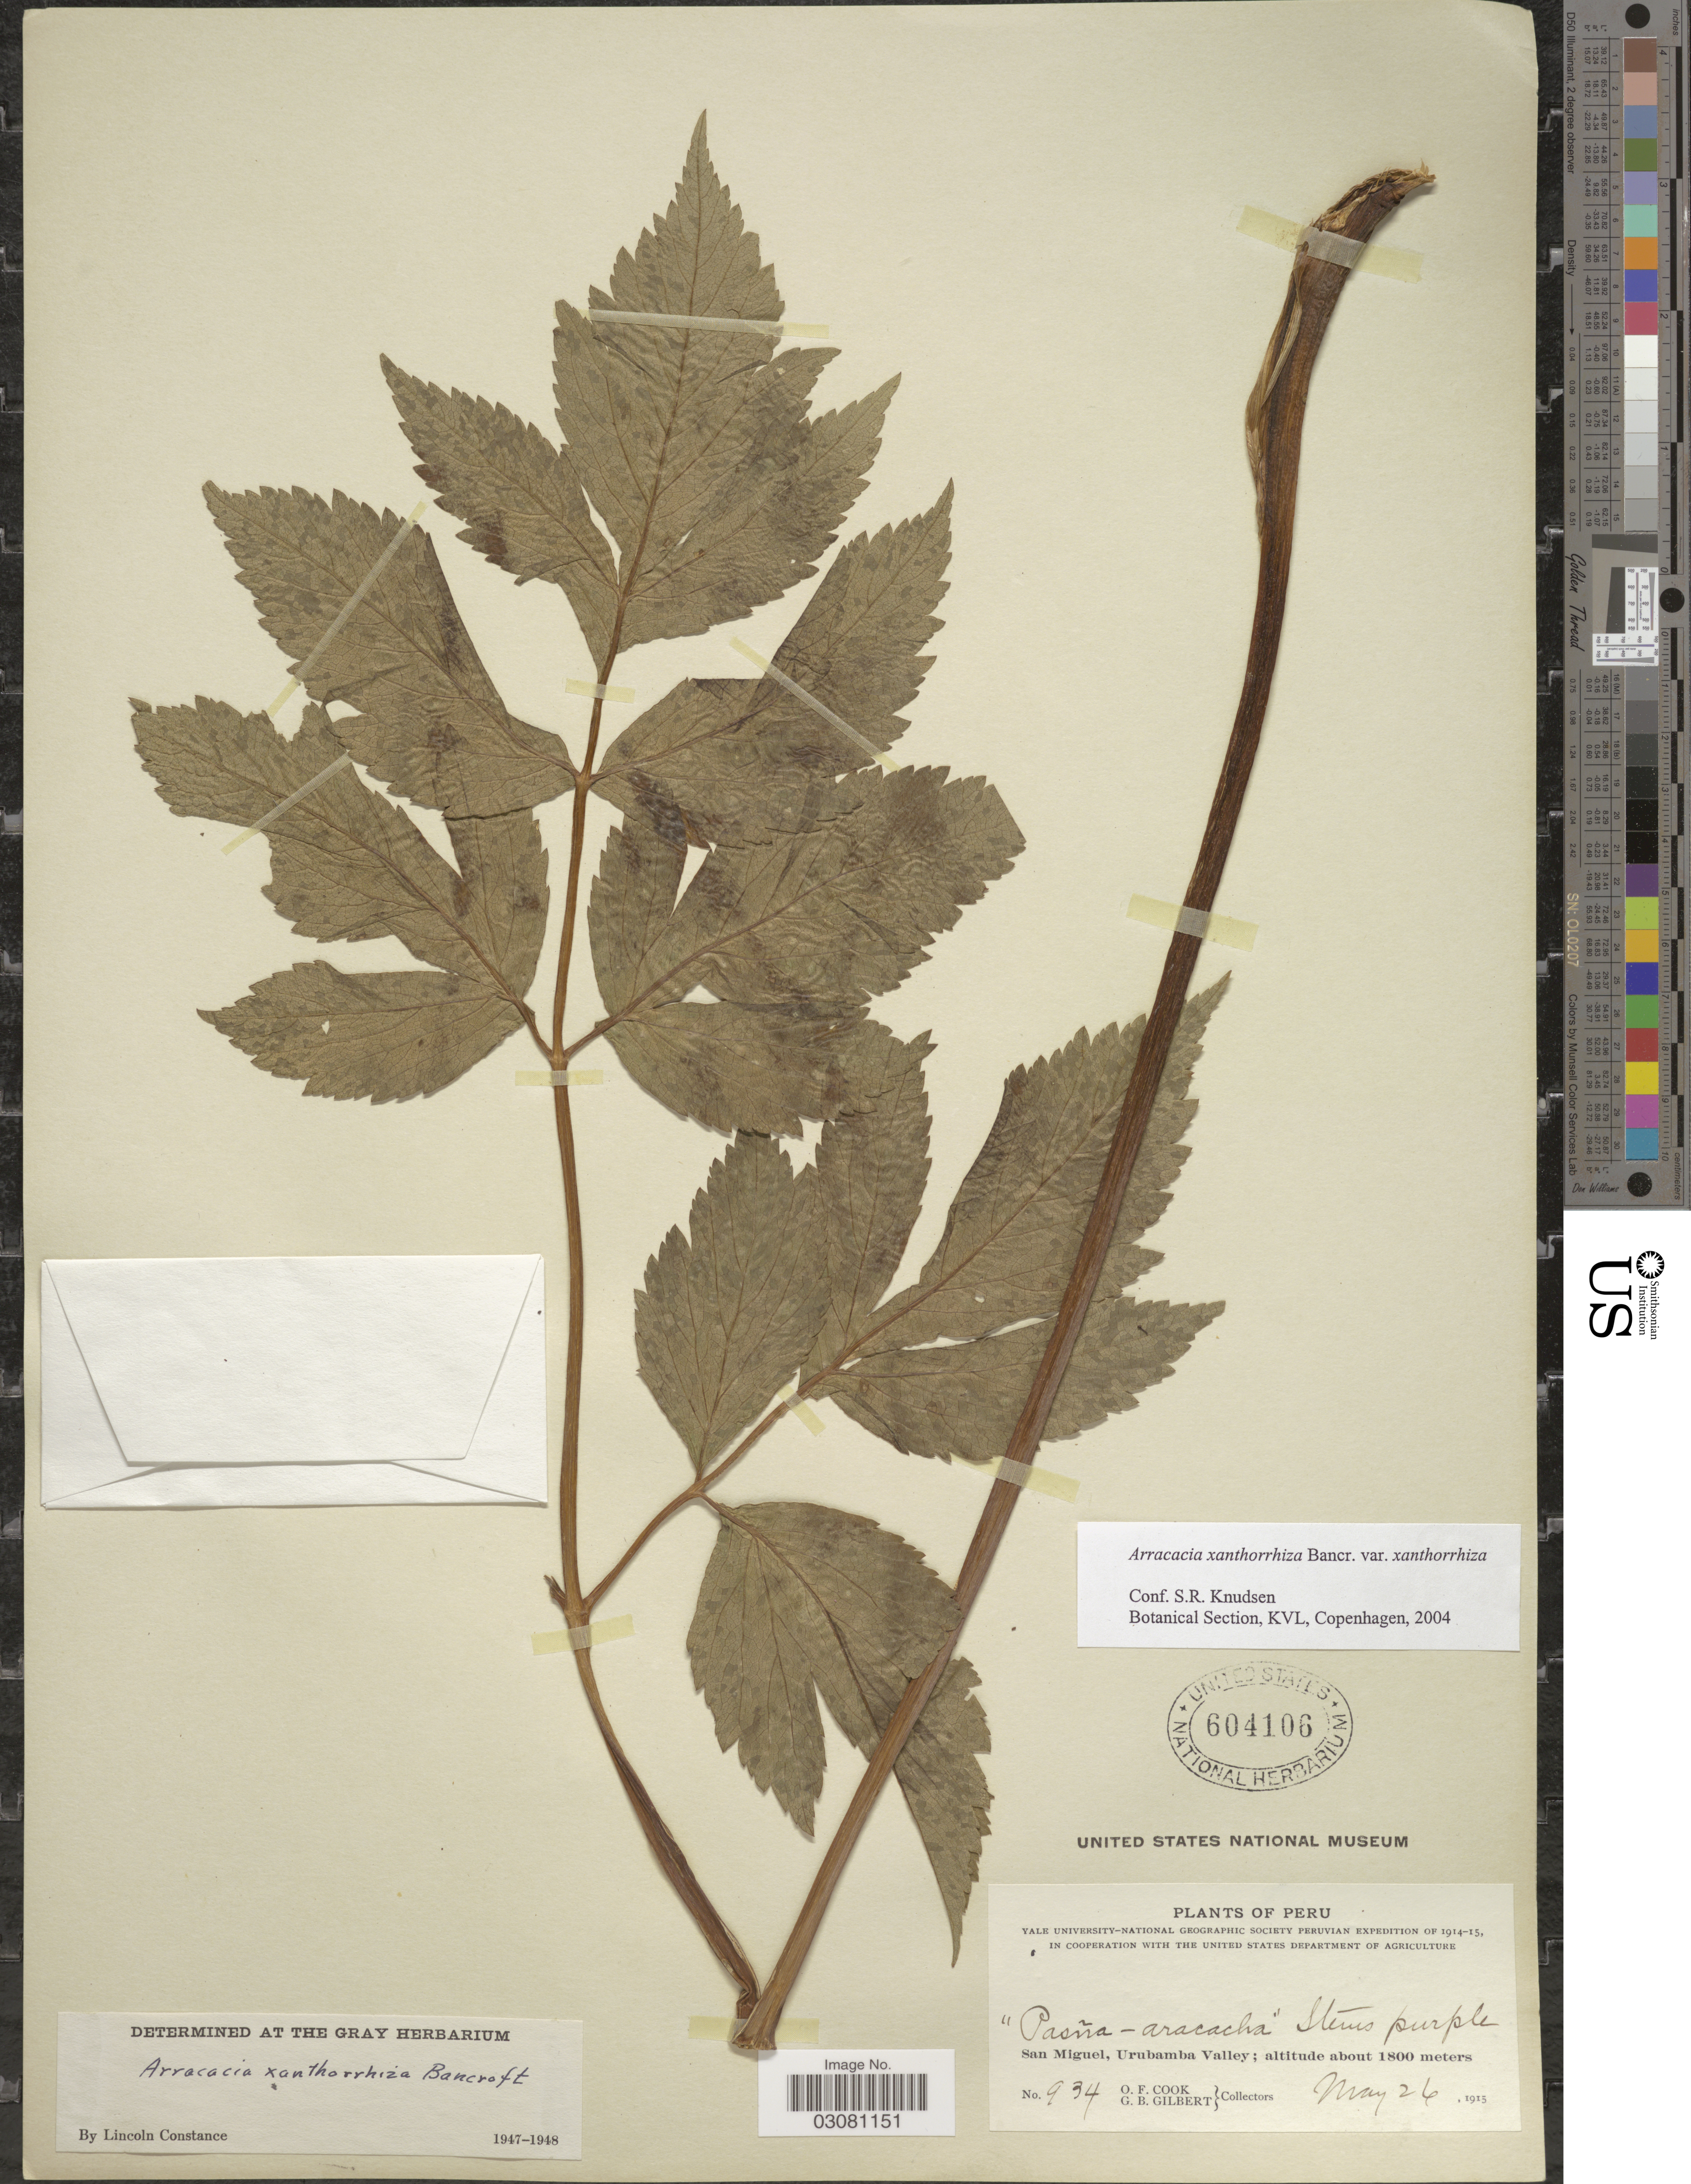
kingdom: Plantae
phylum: Tracheophyta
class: Magnoliopsida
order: Apiales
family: Apiaceae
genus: Arracacia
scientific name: Arracacia xanthorrhiza var. xanthorrhiza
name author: Bancr.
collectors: O. F. Cook & G. B. Gilbert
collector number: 934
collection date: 1915-05-26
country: Peru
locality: San Miguel, Urubamba Valley.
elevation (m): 1800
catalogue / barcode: US 604106